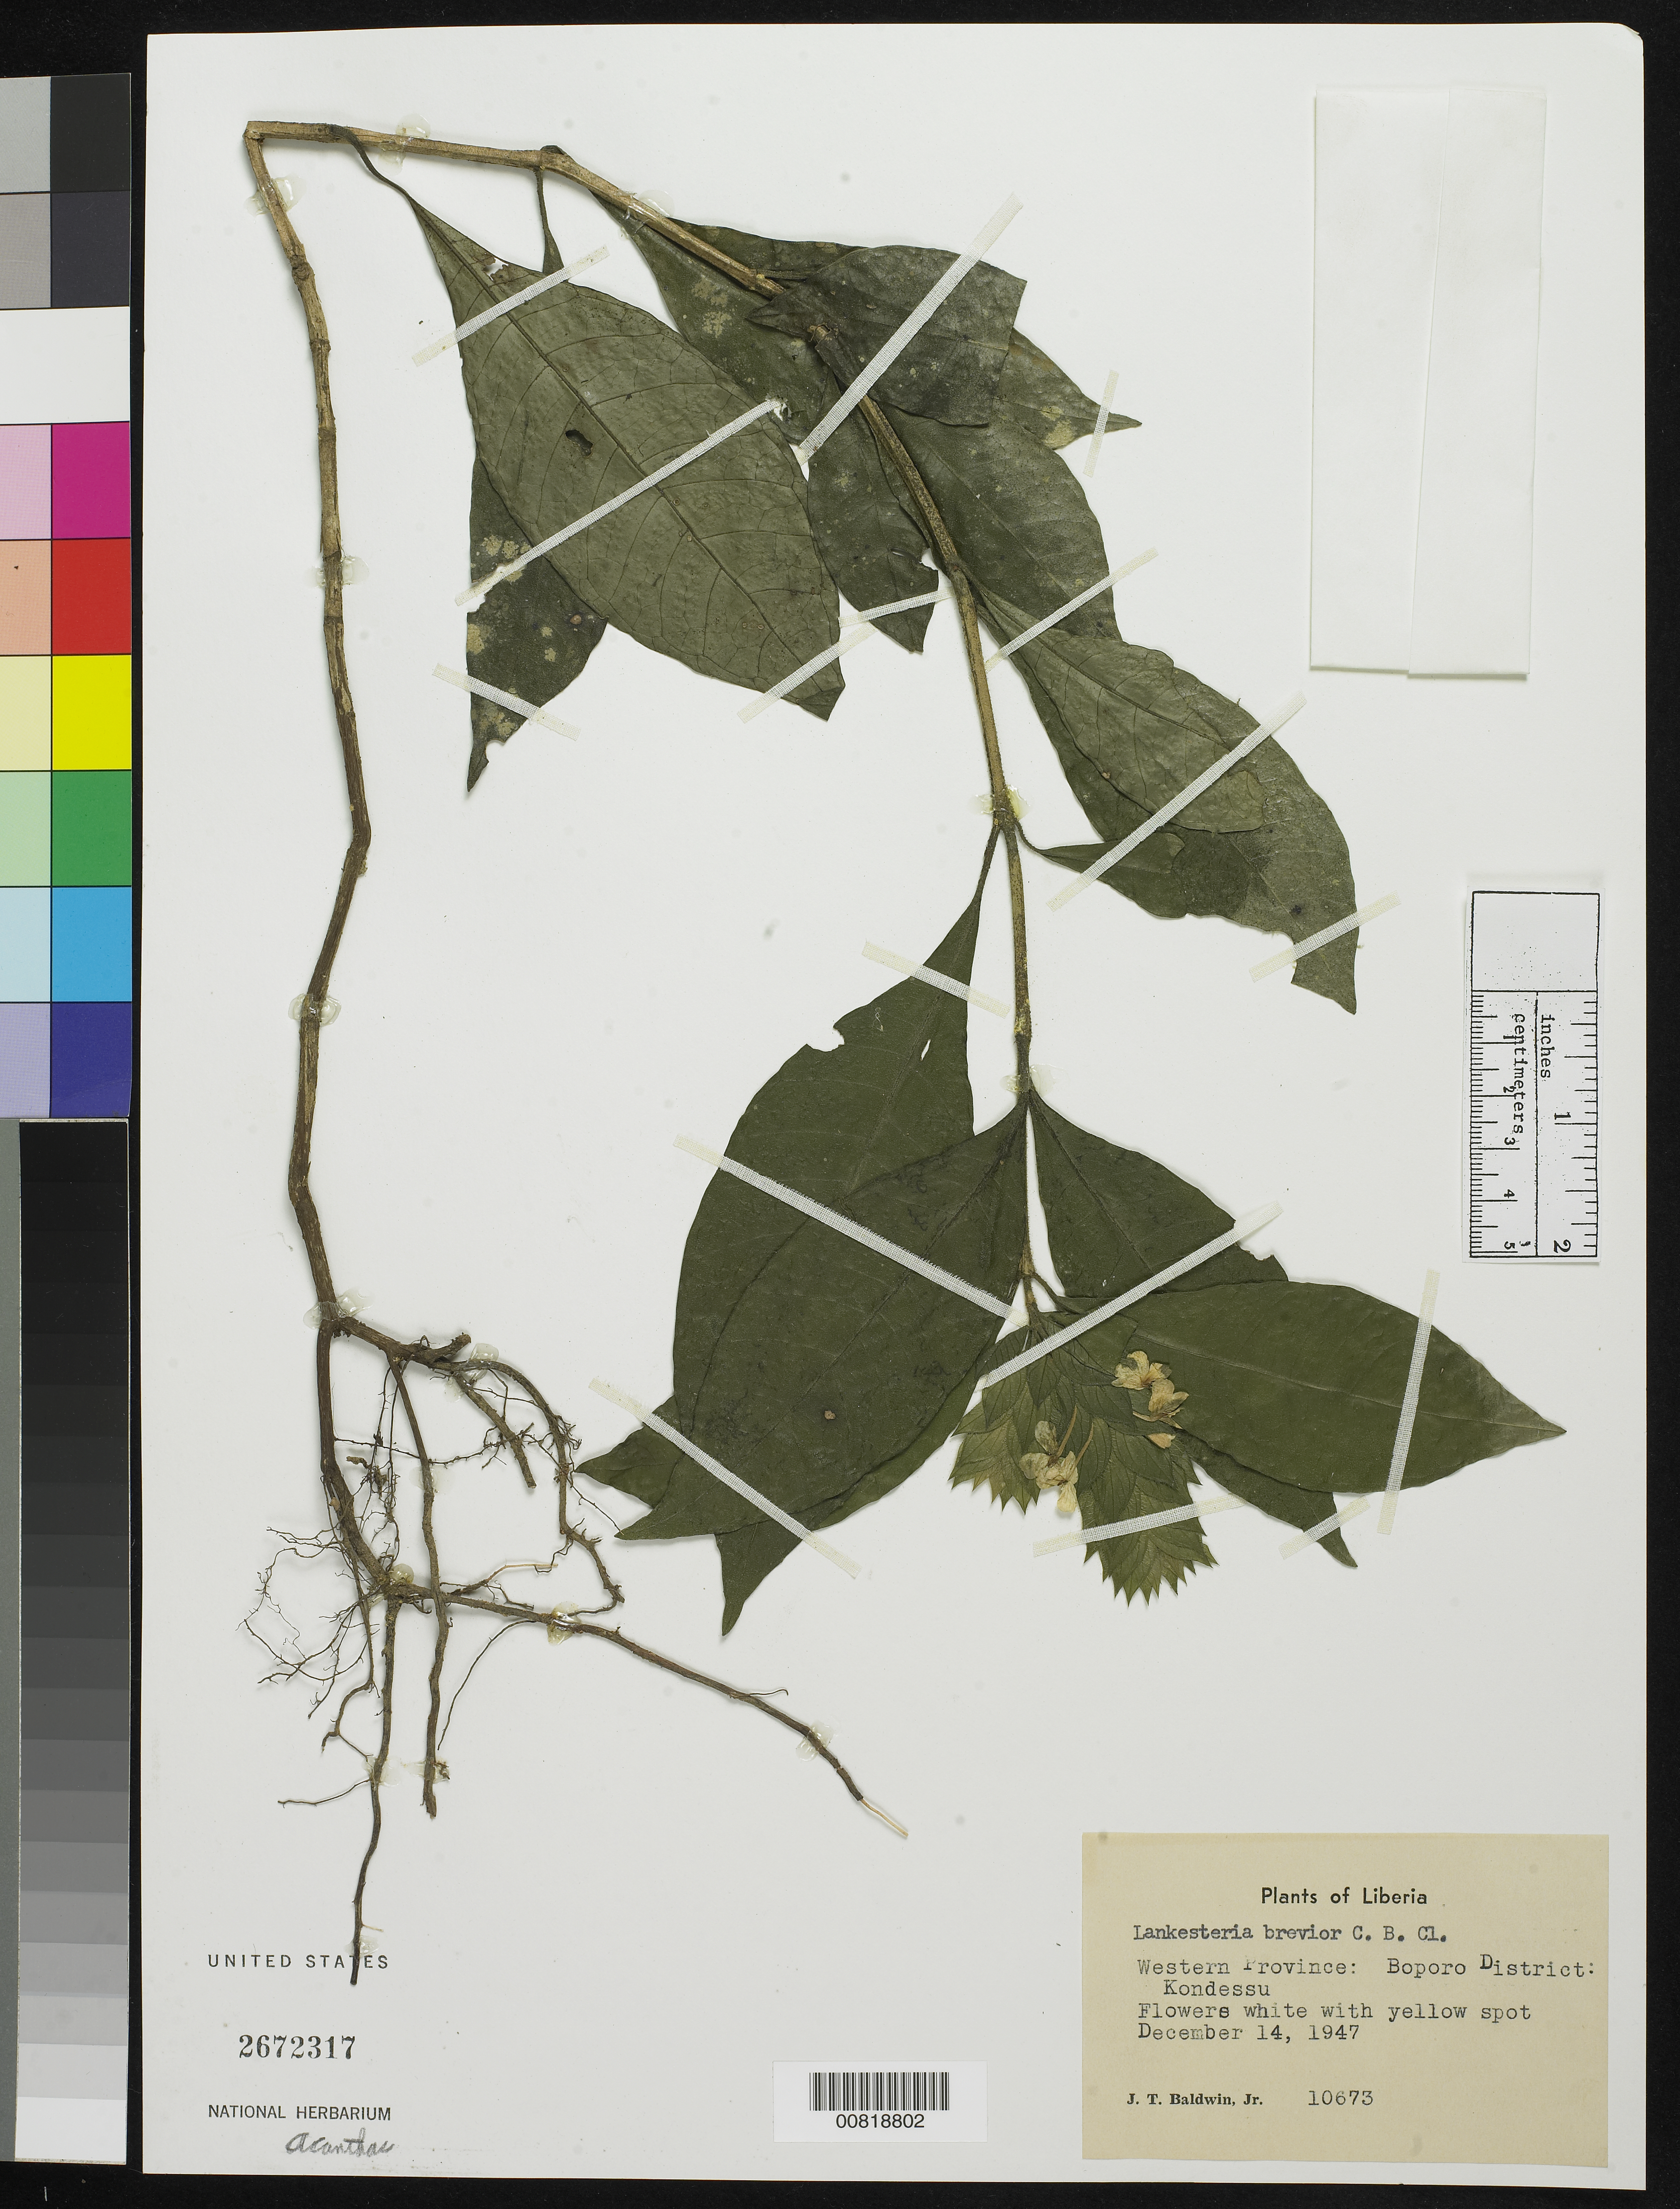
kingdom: Plantae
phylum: Tracheophyta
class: Magnoliopsida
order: Lamiales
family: Acanthaceae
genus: Lankesteria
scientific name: Lankesteria brevior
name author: C.B. Clarke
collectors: J. T. Baldwin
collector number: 10673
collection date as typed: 14 Dec 1947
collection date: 1947-12-14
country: Liberia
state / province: Gbarpolu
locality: Western Province: Boporo District, Kondessu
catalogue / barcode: US 2672317